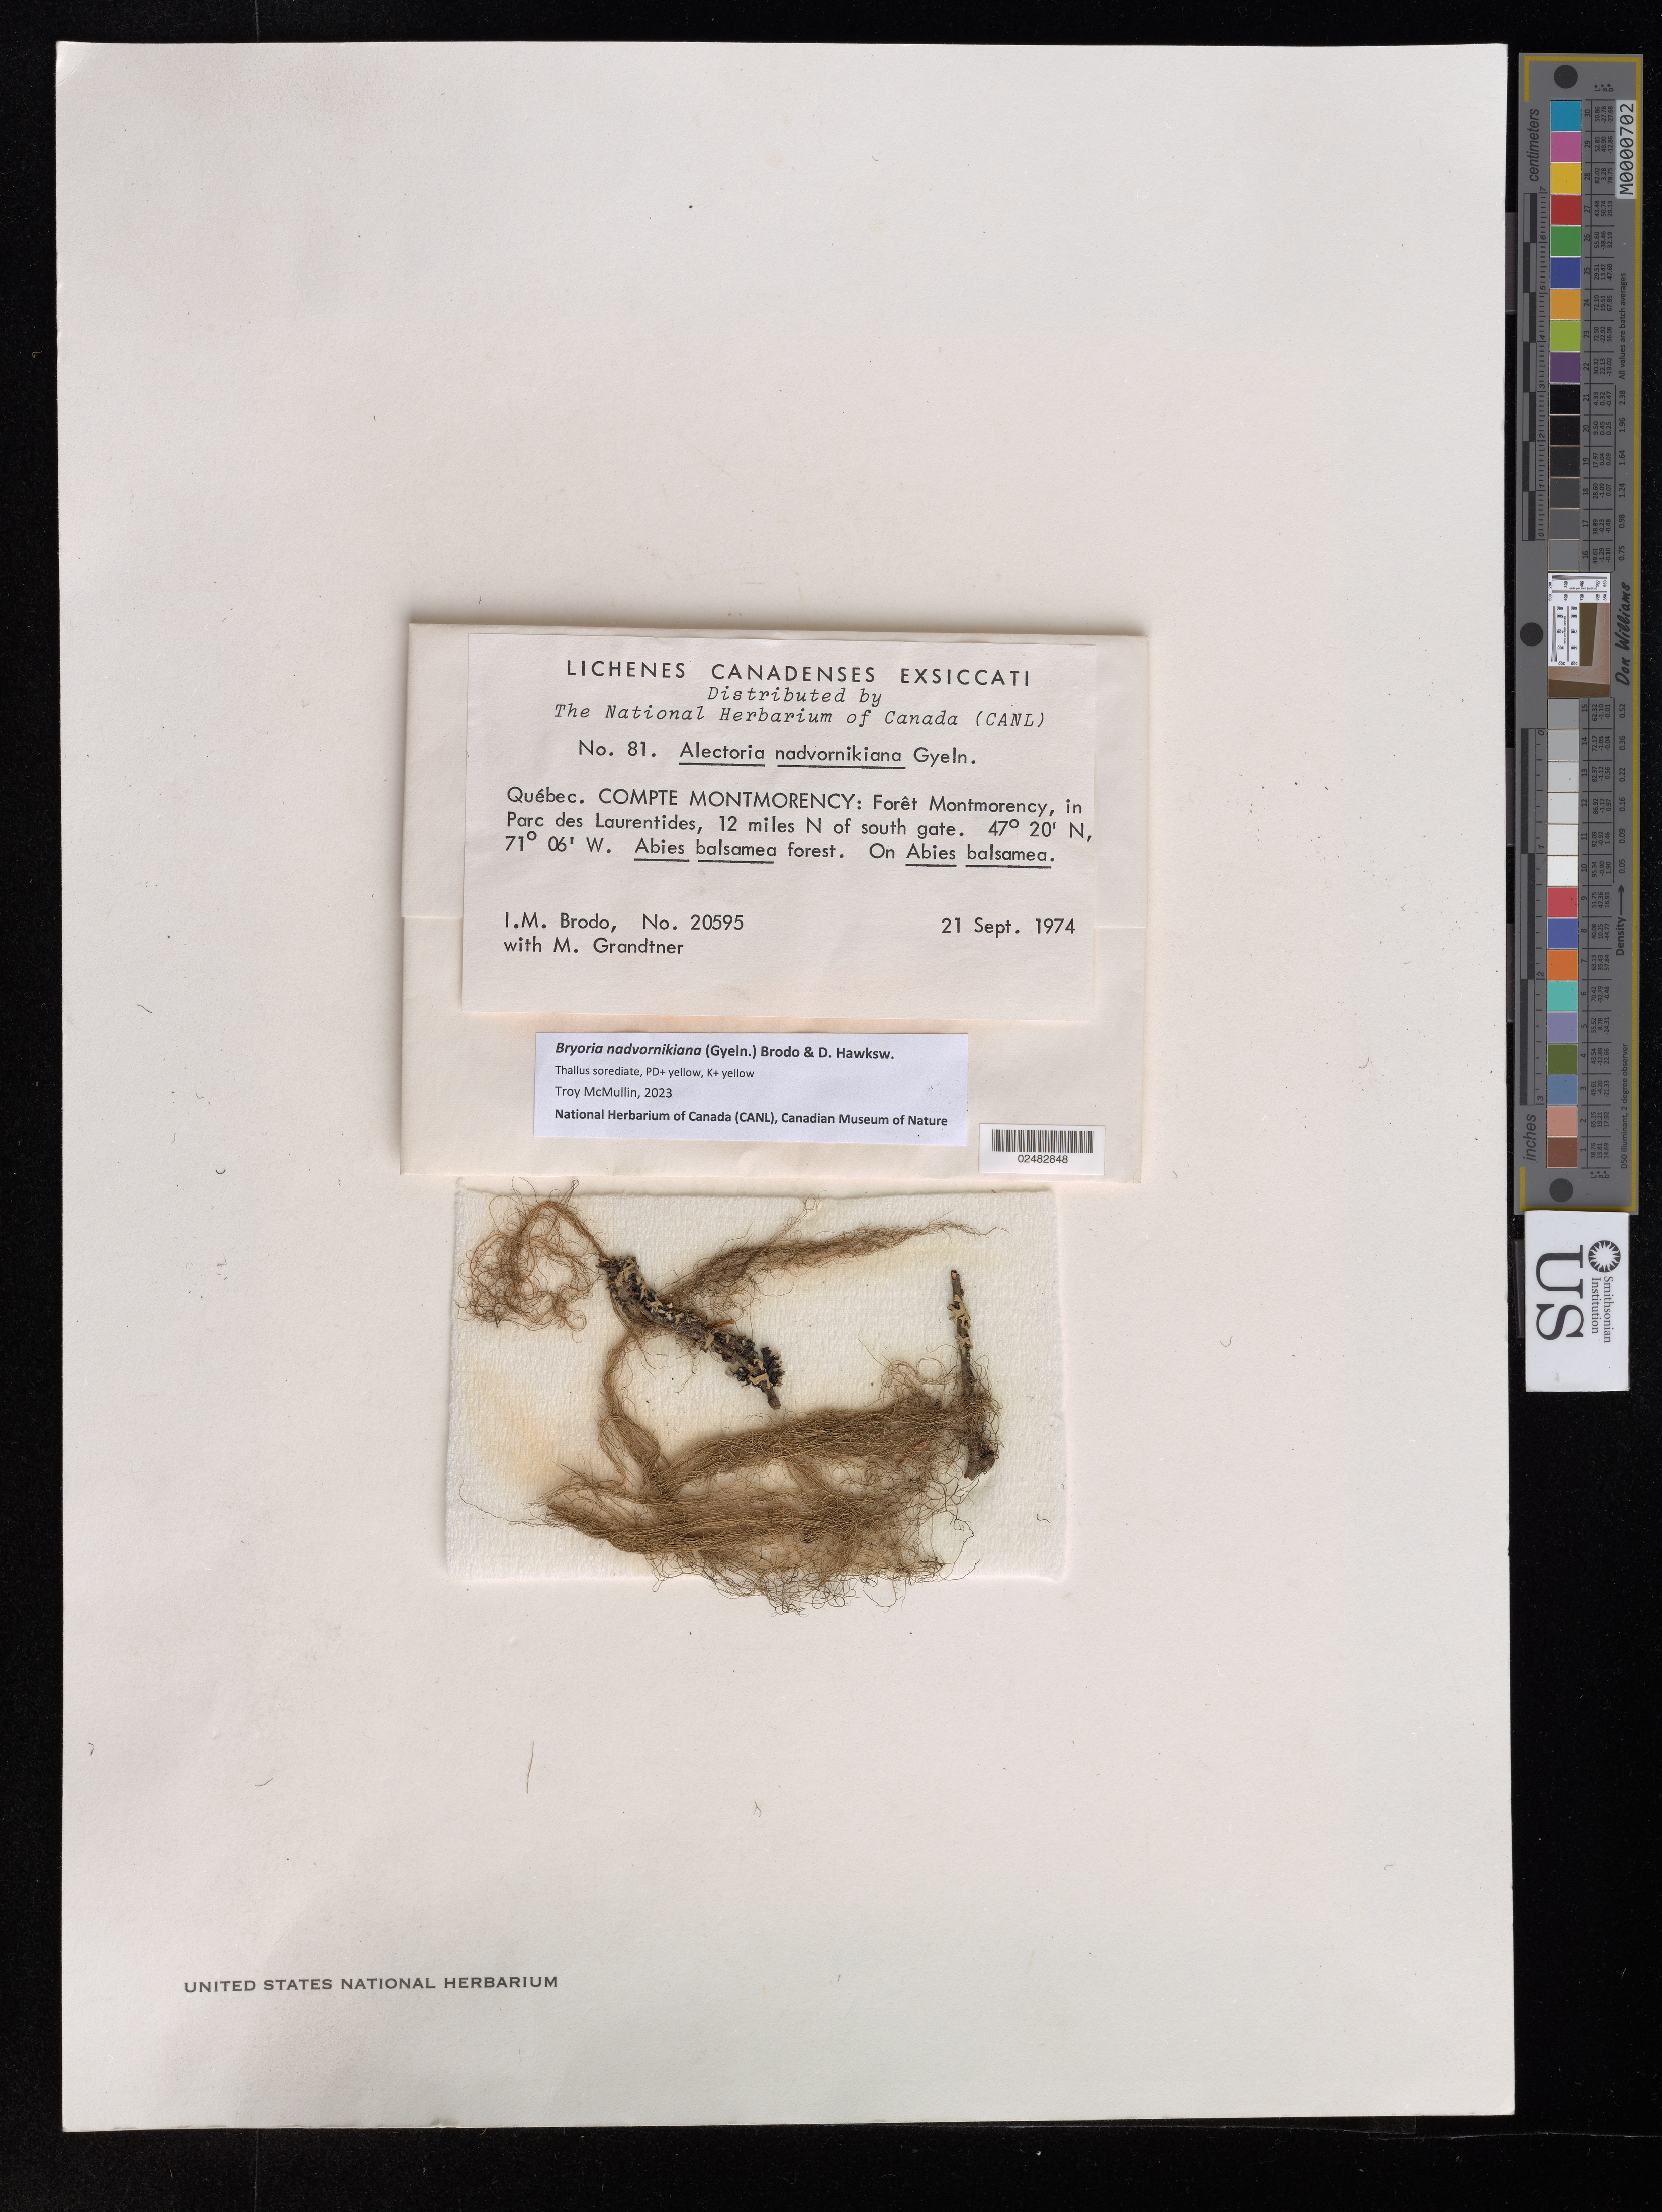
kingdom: Fungi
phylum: Ascomycota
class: Lecanoromycetes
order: Lecanorales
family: Parmeliaceae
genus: Bryoria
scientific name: Bryoria nadvornikiana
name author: (Gyeln.) Brodo & D.Hawksw.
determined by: McMullin, R. Troy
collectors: I. Brodo, M. Grandtner & J. Fabiszewski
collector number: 20595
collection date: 1974-09-21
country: Canada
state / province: Quebec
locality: Foret Montmorency, in Parc des Laurentides, 12 m N of south gate.